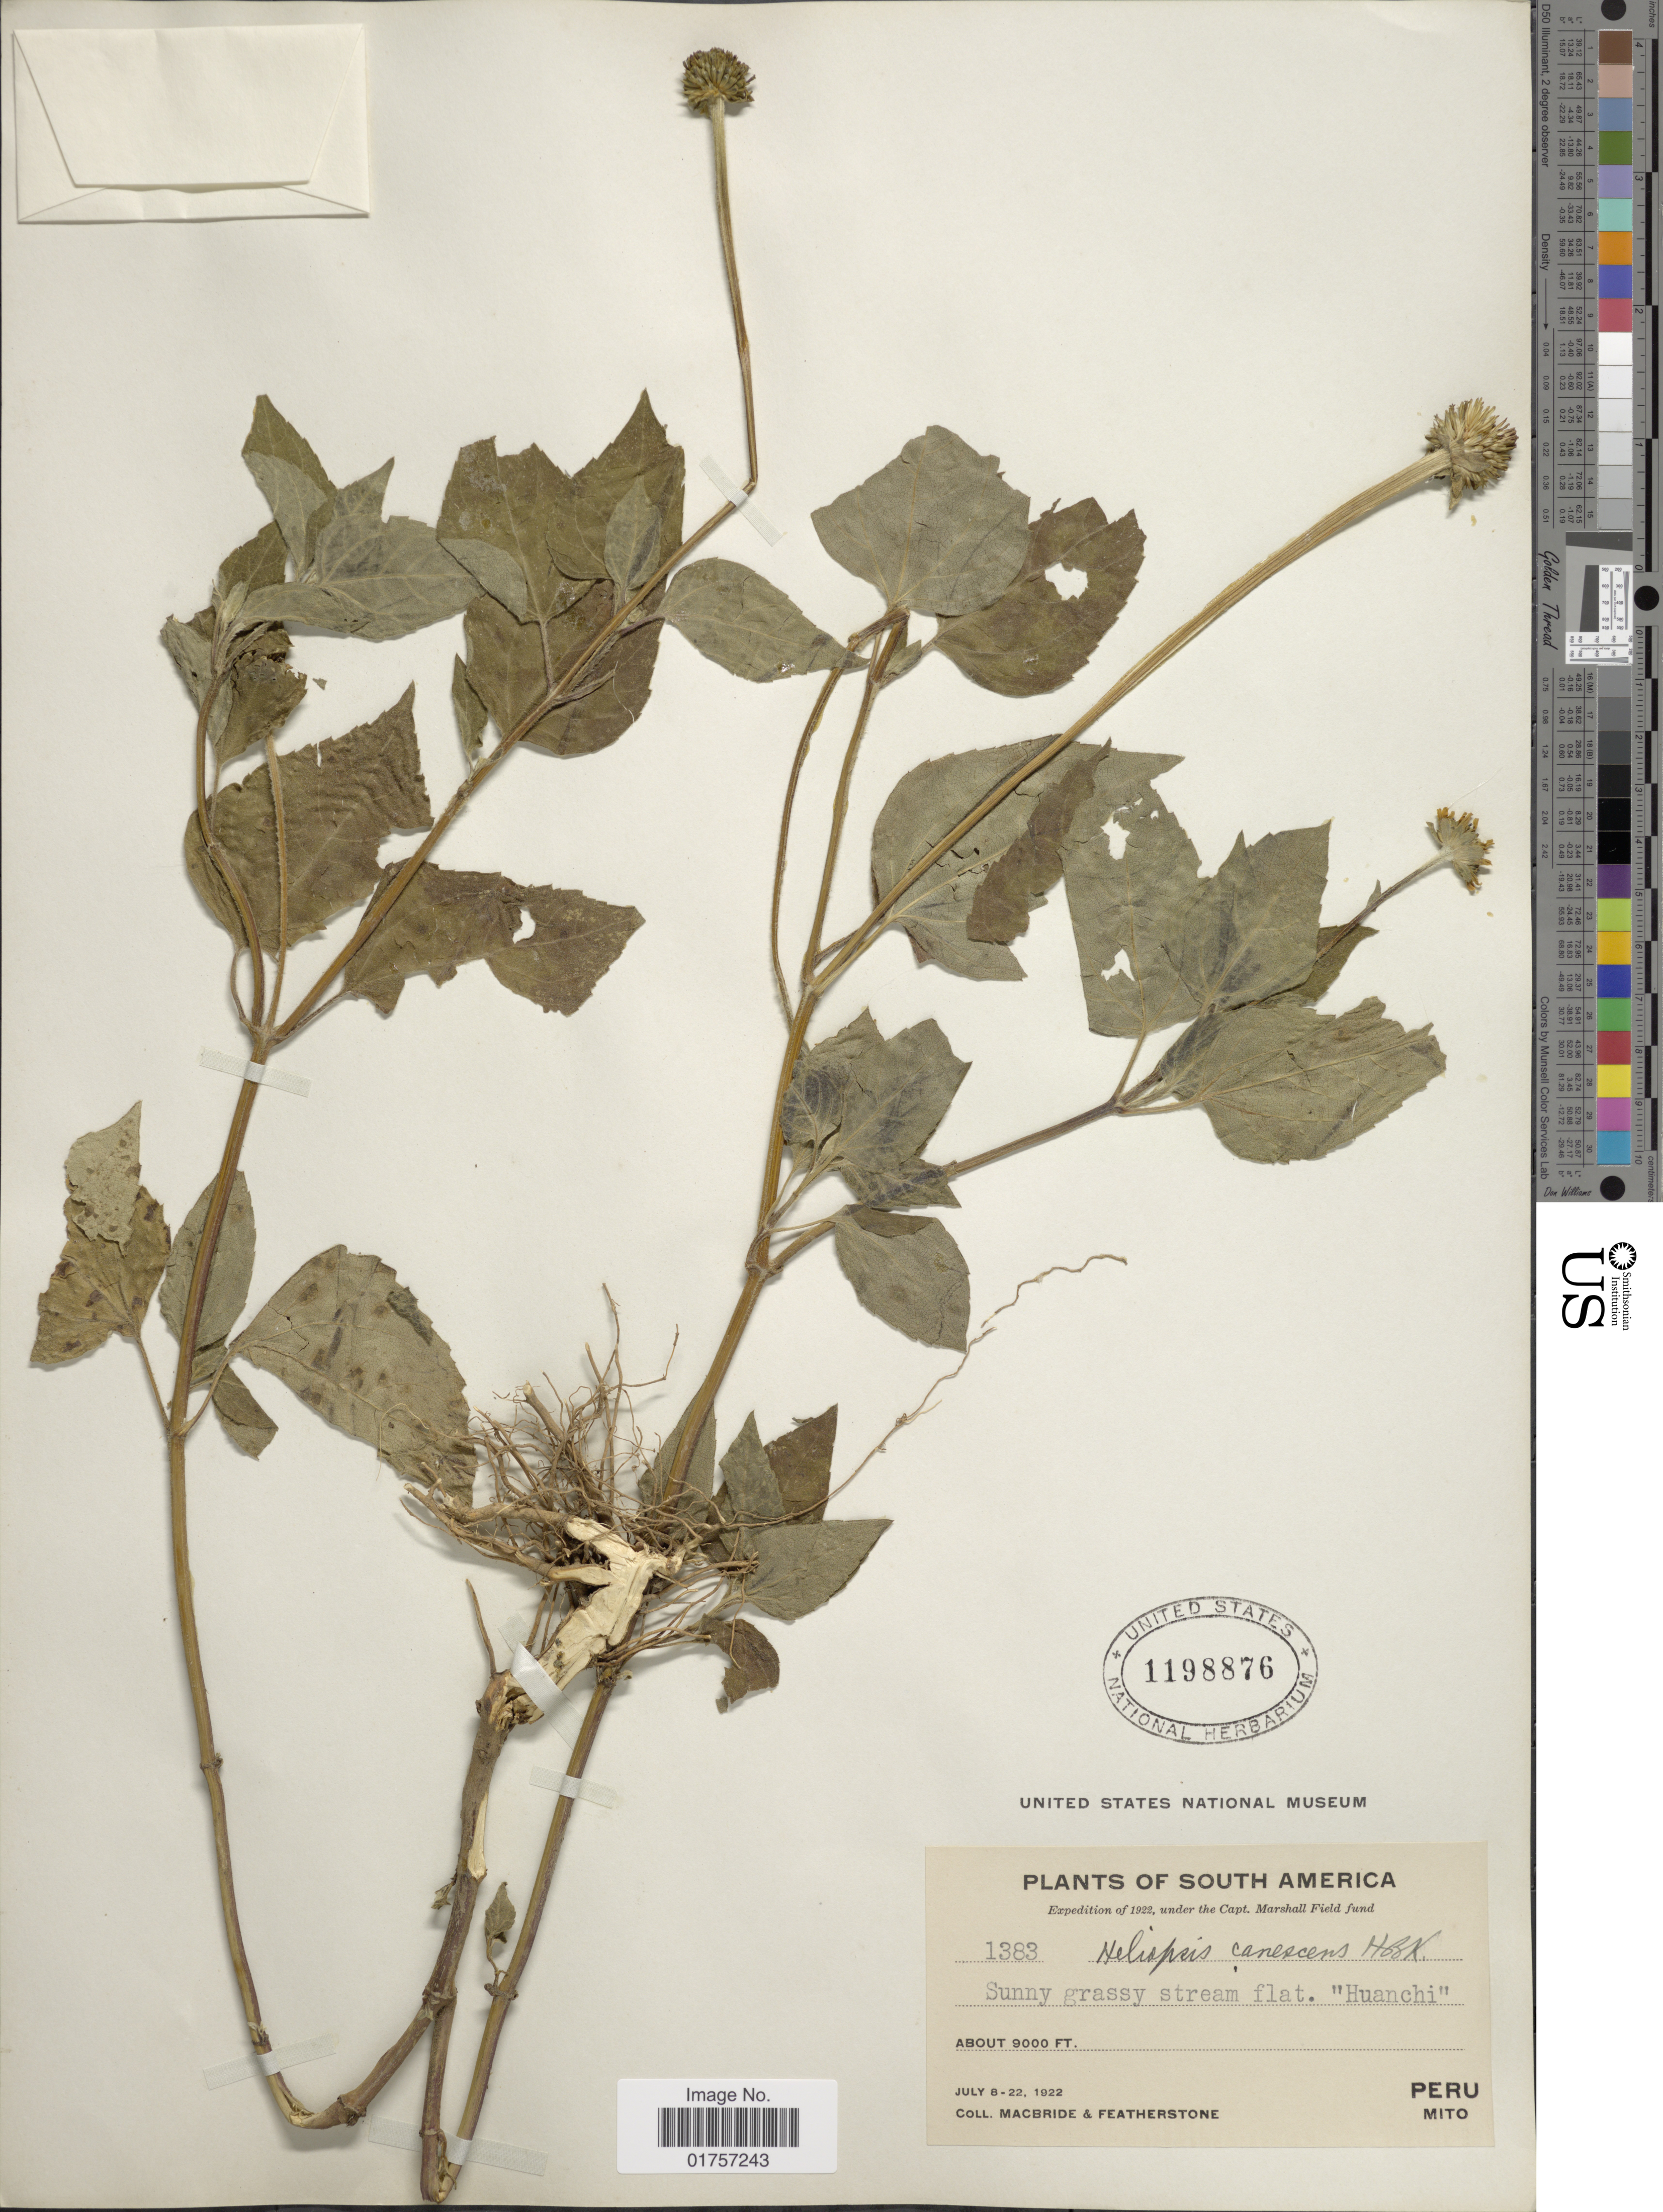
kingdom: Plantae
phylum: Tracheophyta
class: Magnoliopsida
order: Asterales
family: Asteraceae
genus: Heliopsis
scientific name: Heliopsis buphthalmoides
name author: (Jacq.) Dunal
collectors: Macbride, -- & -. Featherstone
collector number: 1383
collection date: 1922-07-08/1922-07-22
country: Peru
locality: Huanchi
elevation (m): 2743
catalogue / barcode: US 1198876